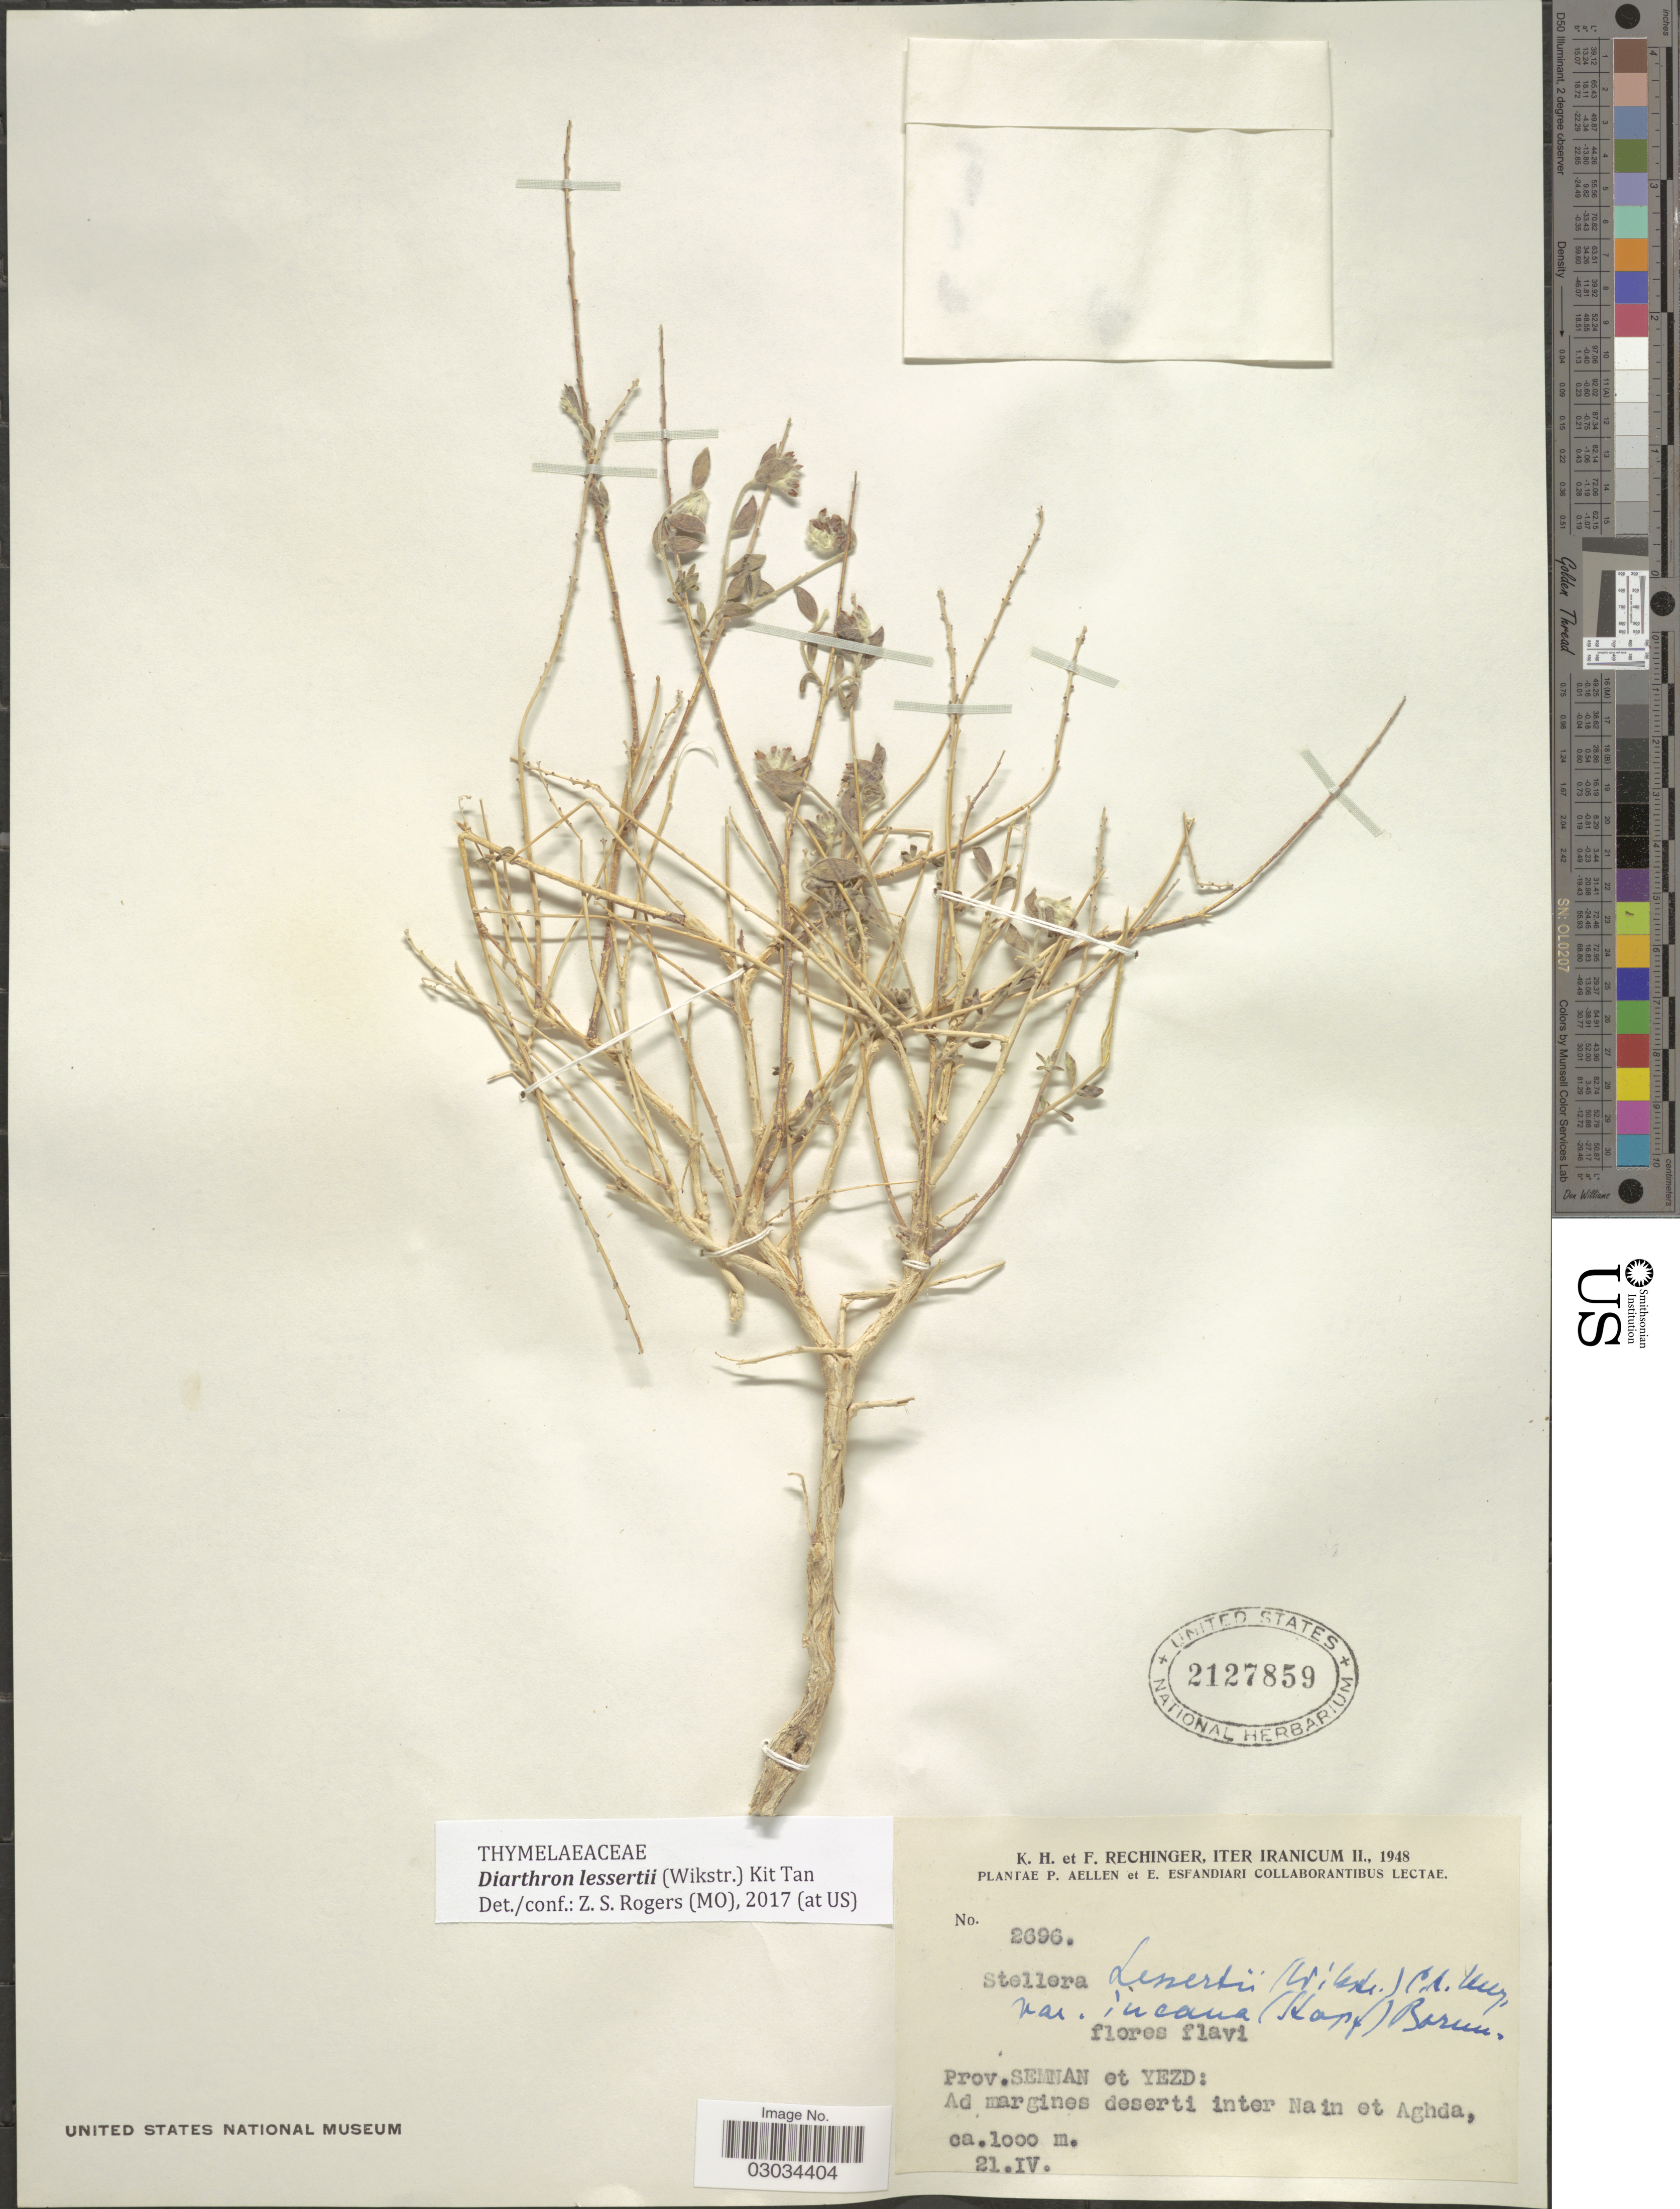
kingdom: Plantae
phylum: Tracheophyta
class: Magnoliopsida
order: Malvales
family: Thymelaeaceae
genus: Diarthron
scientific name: Diarthron lessertii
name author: (Wikstr.) Kit Tan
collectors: K. H. Rechinger & F. Rechinger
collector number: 2696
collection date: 1948-04-21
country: Iran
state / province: Semnan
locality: Prov. Semnan et Yezd: Ad margines deserti inter Nain et Aghda.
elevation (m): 1000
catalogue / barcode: US 2127859